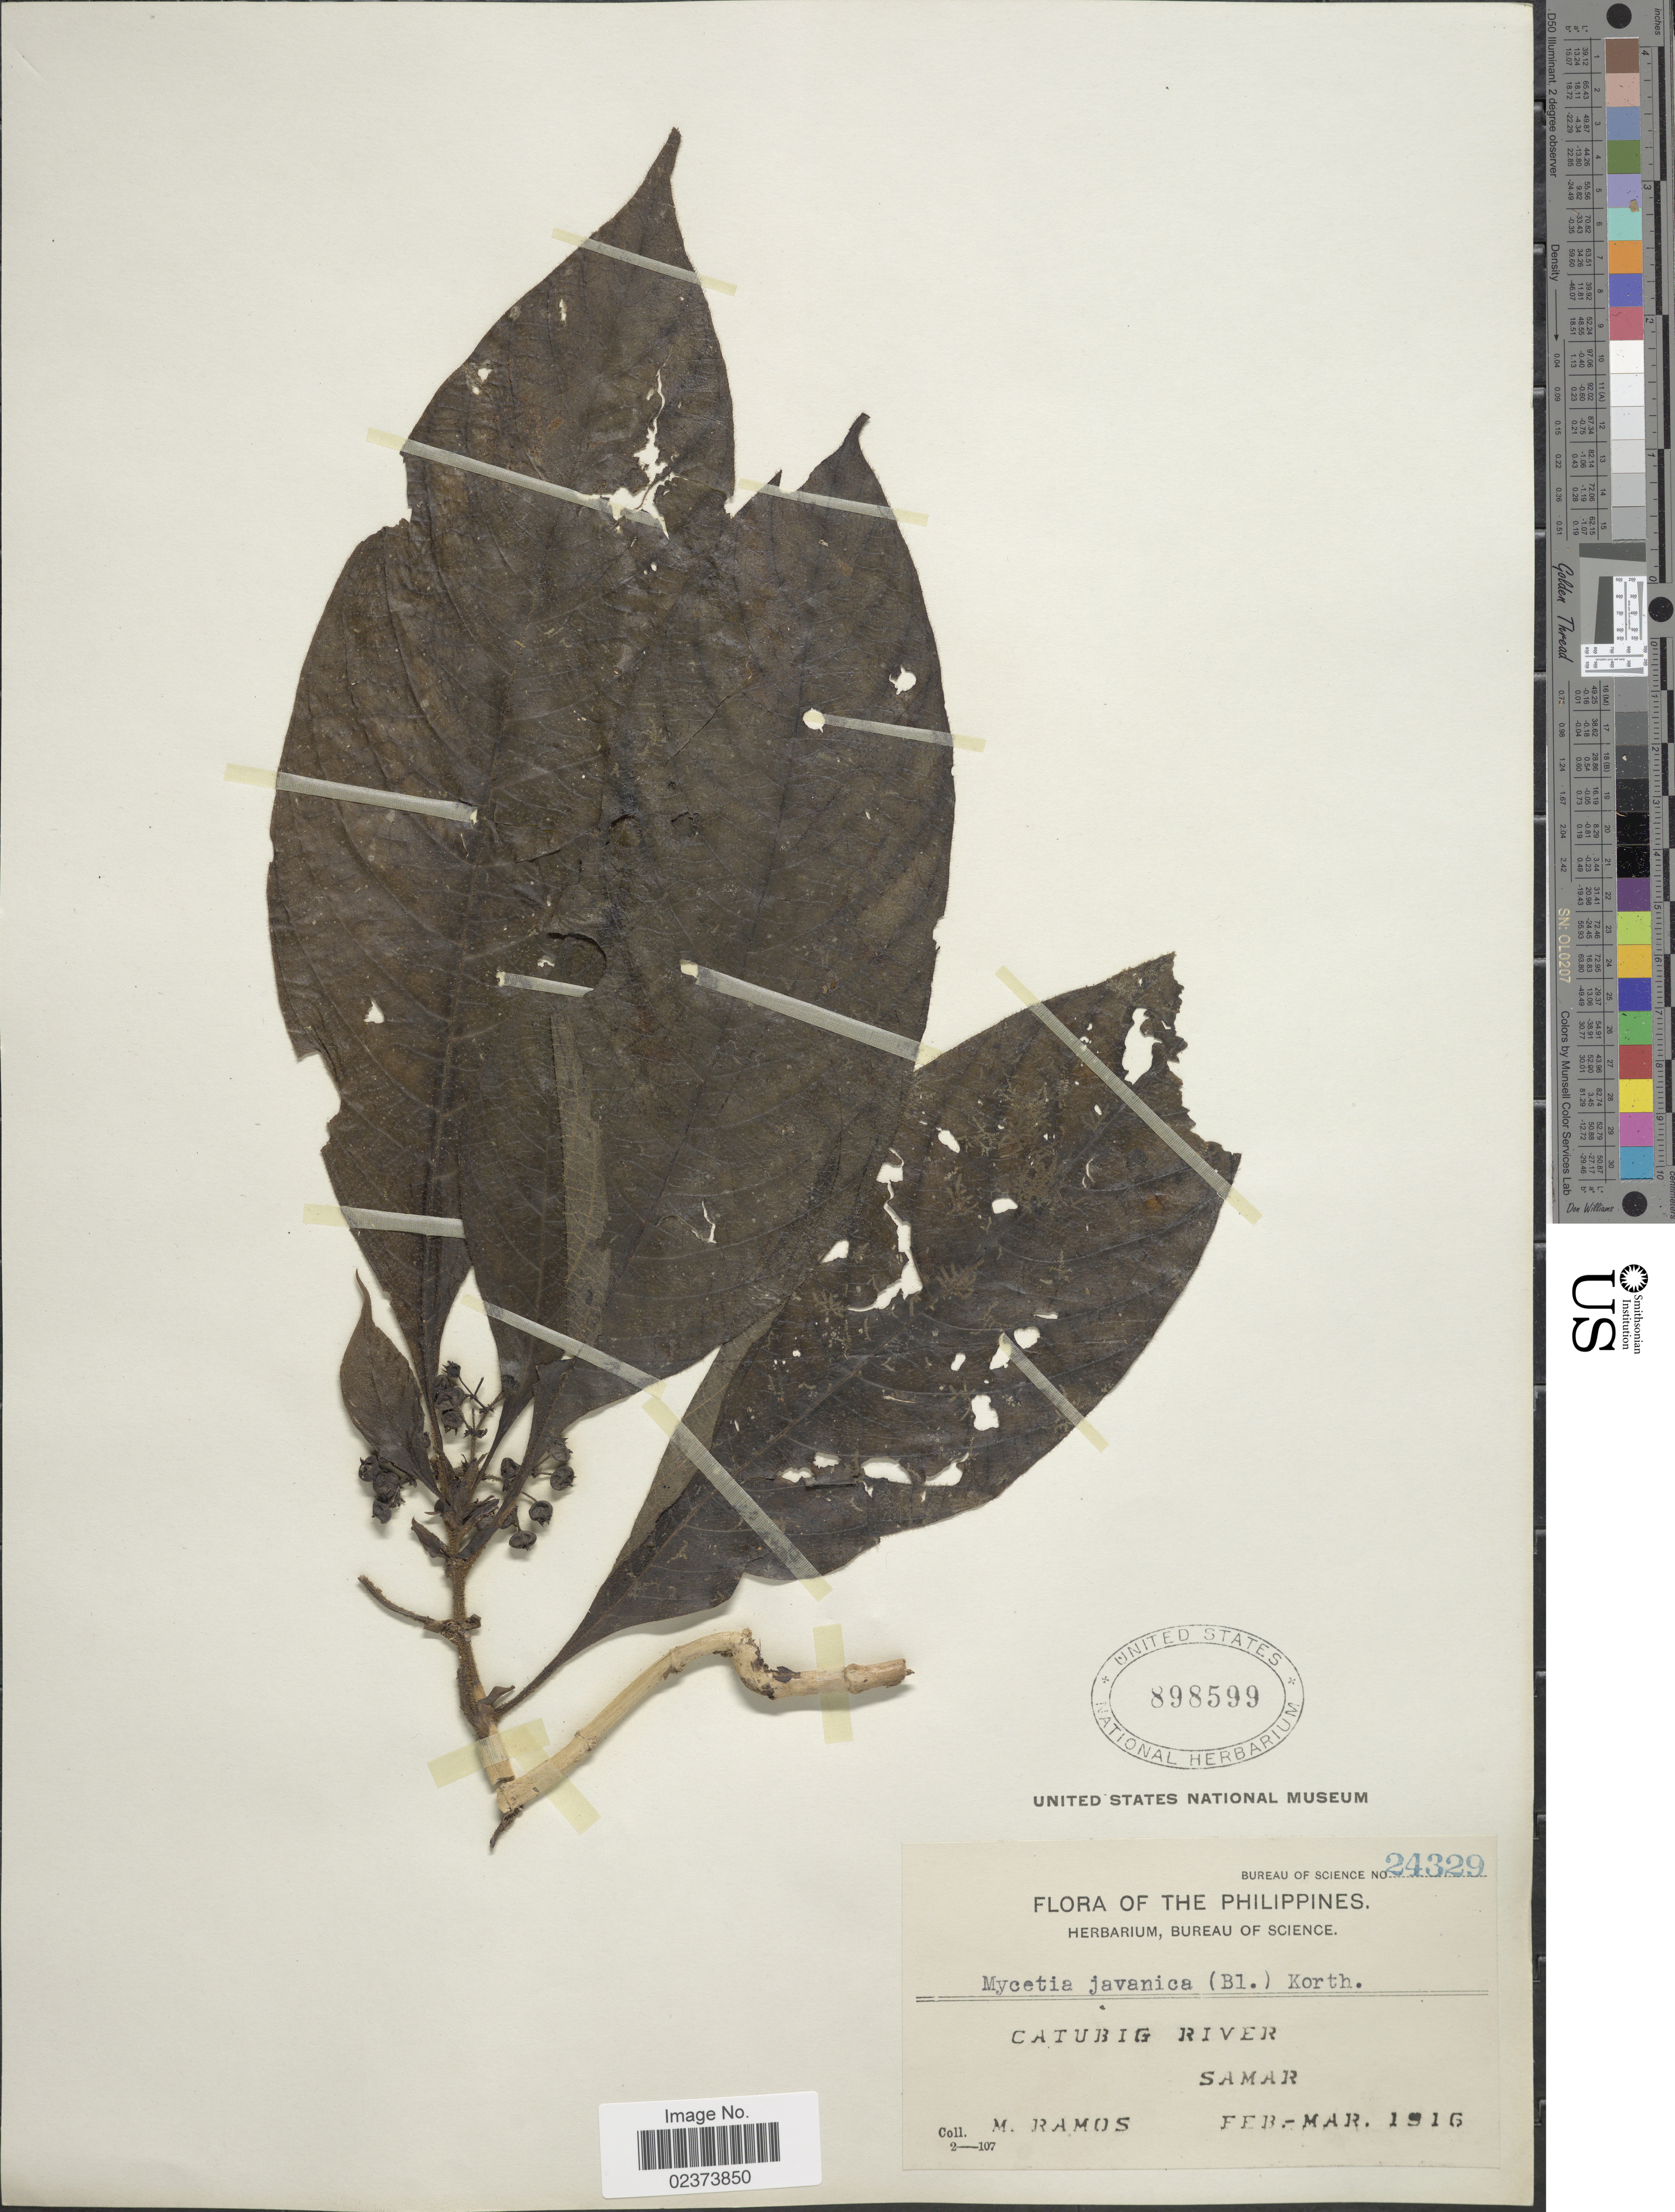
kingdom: Plantae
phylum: Tracheophyta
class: Magnoliopsida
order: Gentianales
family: Rubiaceae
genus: Mycetia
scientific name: Mycetia javanica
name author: (Blume) Reinw. ex Korth.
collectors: M. Ramos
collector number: Bureau of Science 24329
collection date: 1916-02/1916-03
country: Philippines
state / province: Eastern Visayas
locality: Catubig River, Samar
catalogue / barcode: US 898599